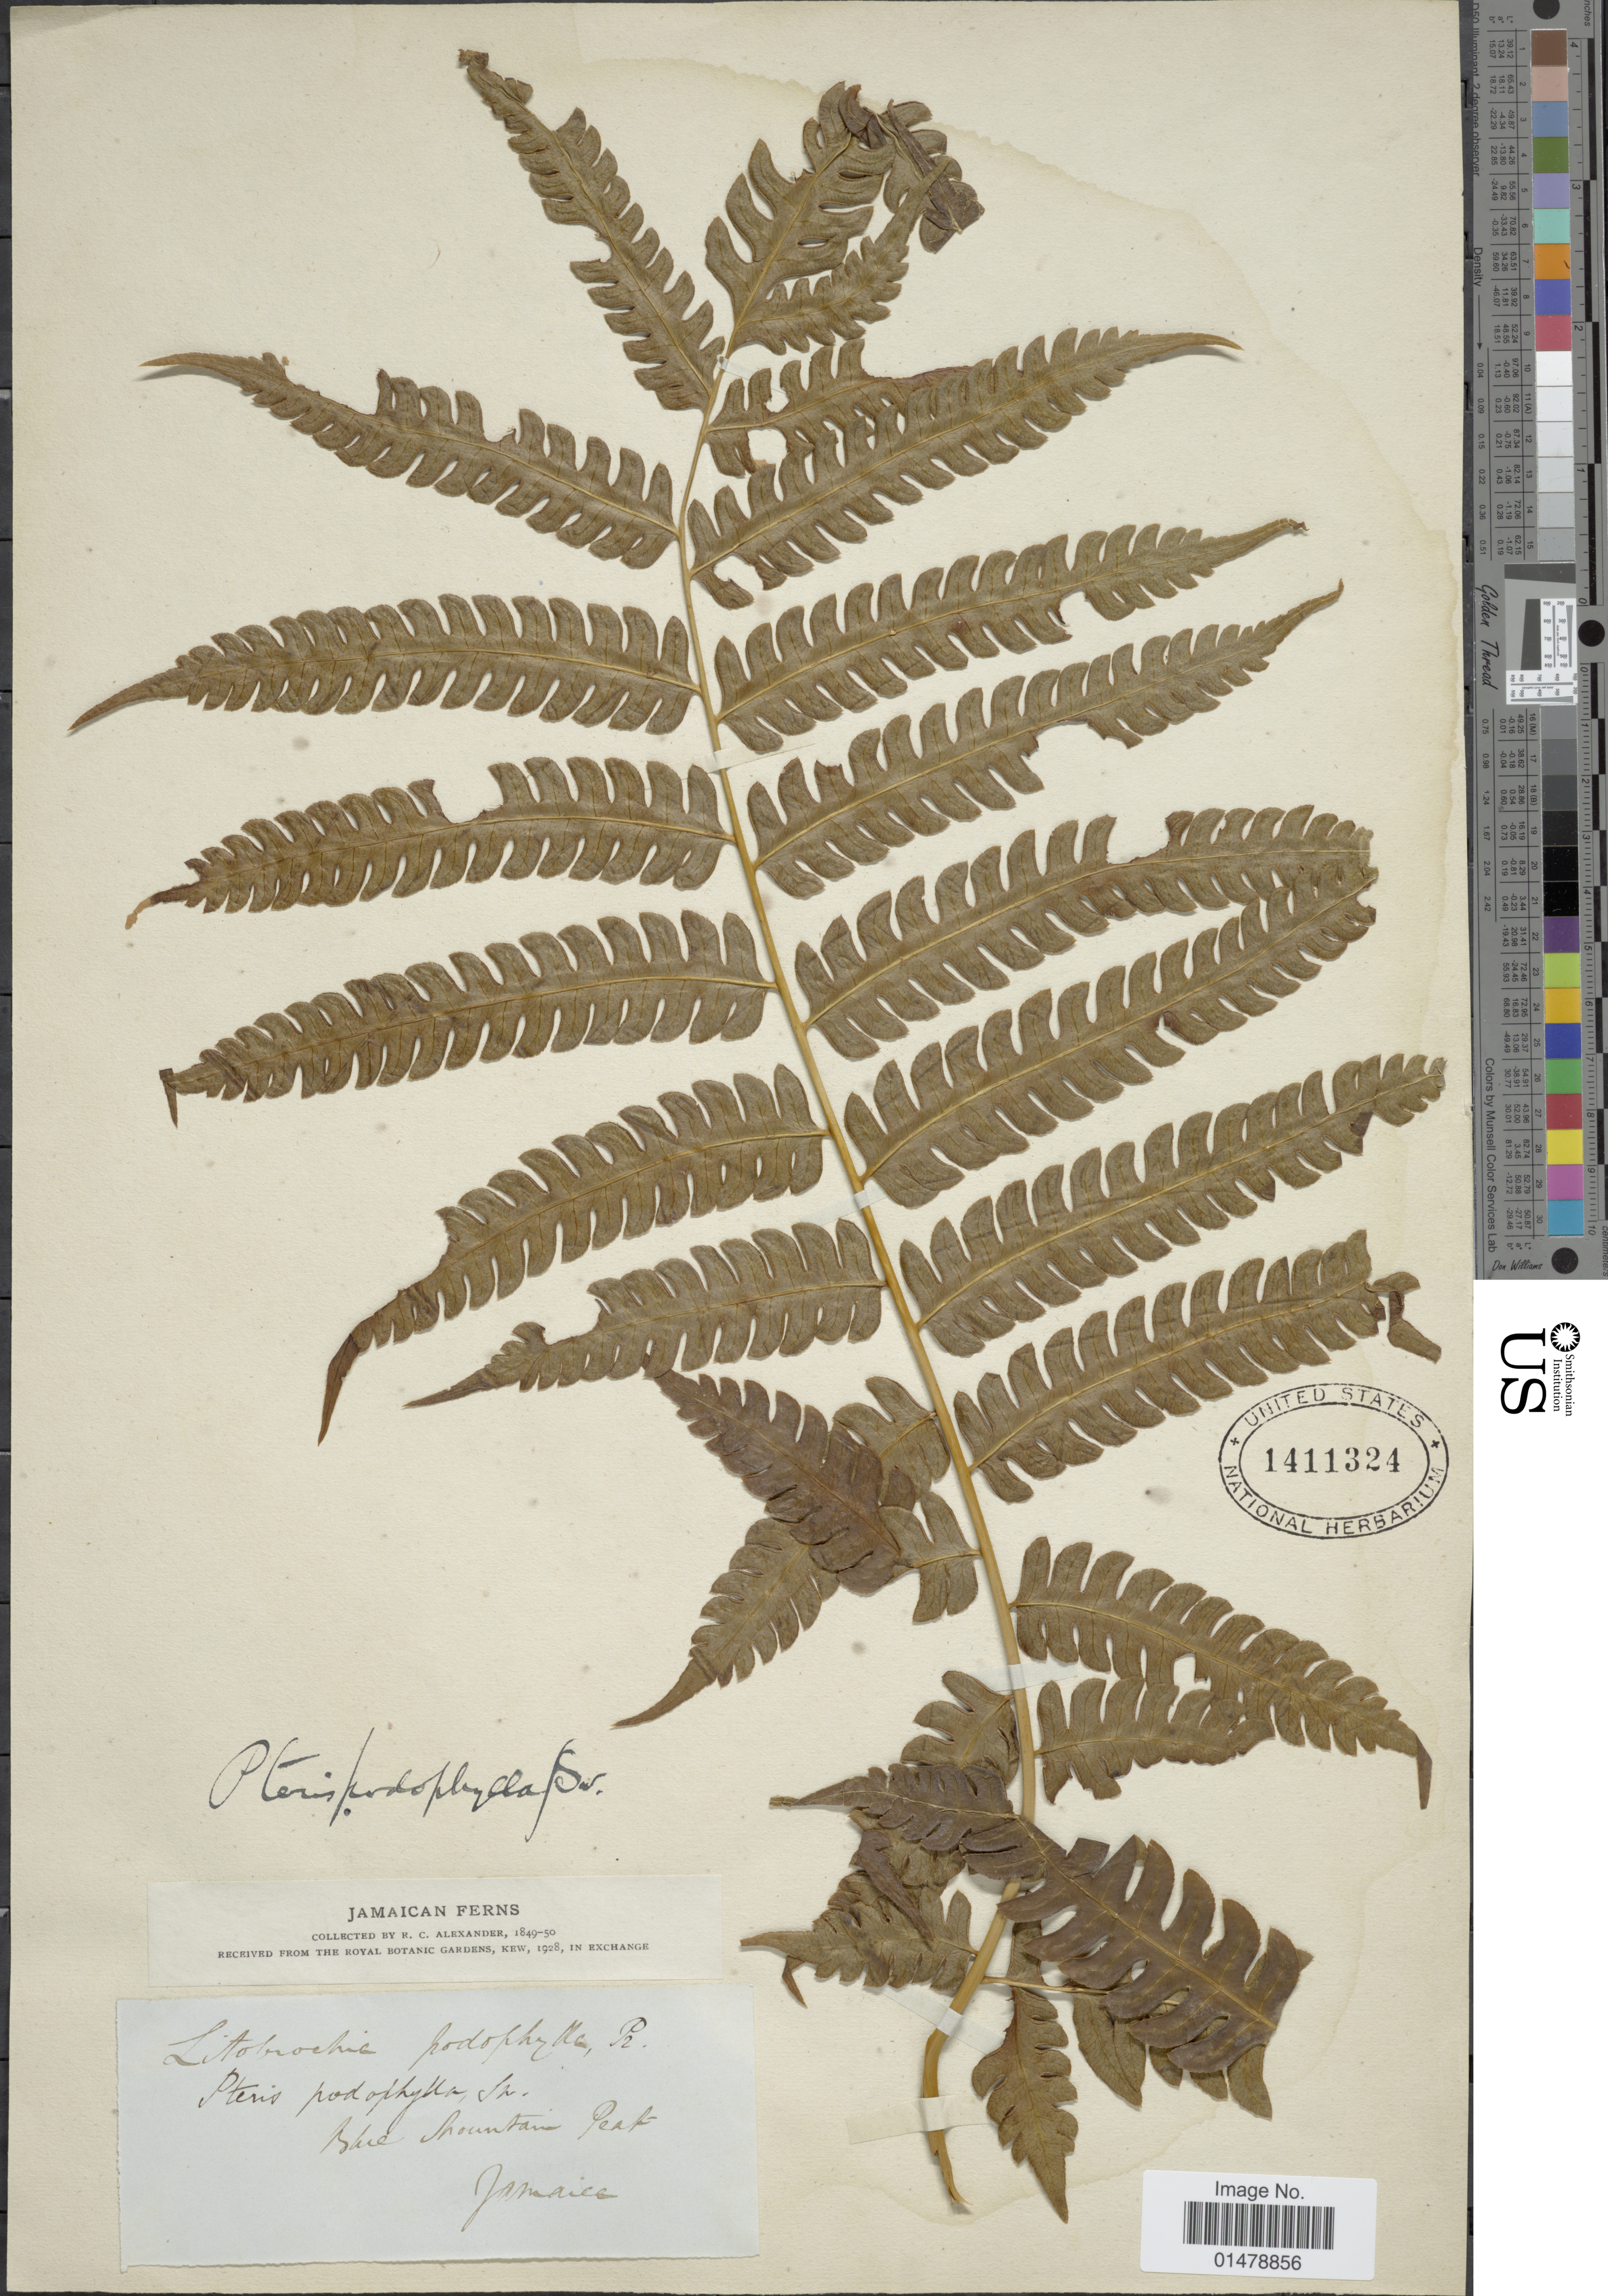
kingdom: Plantae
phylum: Tracheophyta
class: Polypodiopsida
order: Polypodiales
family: Pteridaceae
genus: Pteris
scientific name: Pteris podophylla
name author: Sw.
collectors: R. C. Alexander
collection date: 1849/1850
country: Jamaica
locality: Blue Mountain Peak.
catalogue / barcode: US 1411324